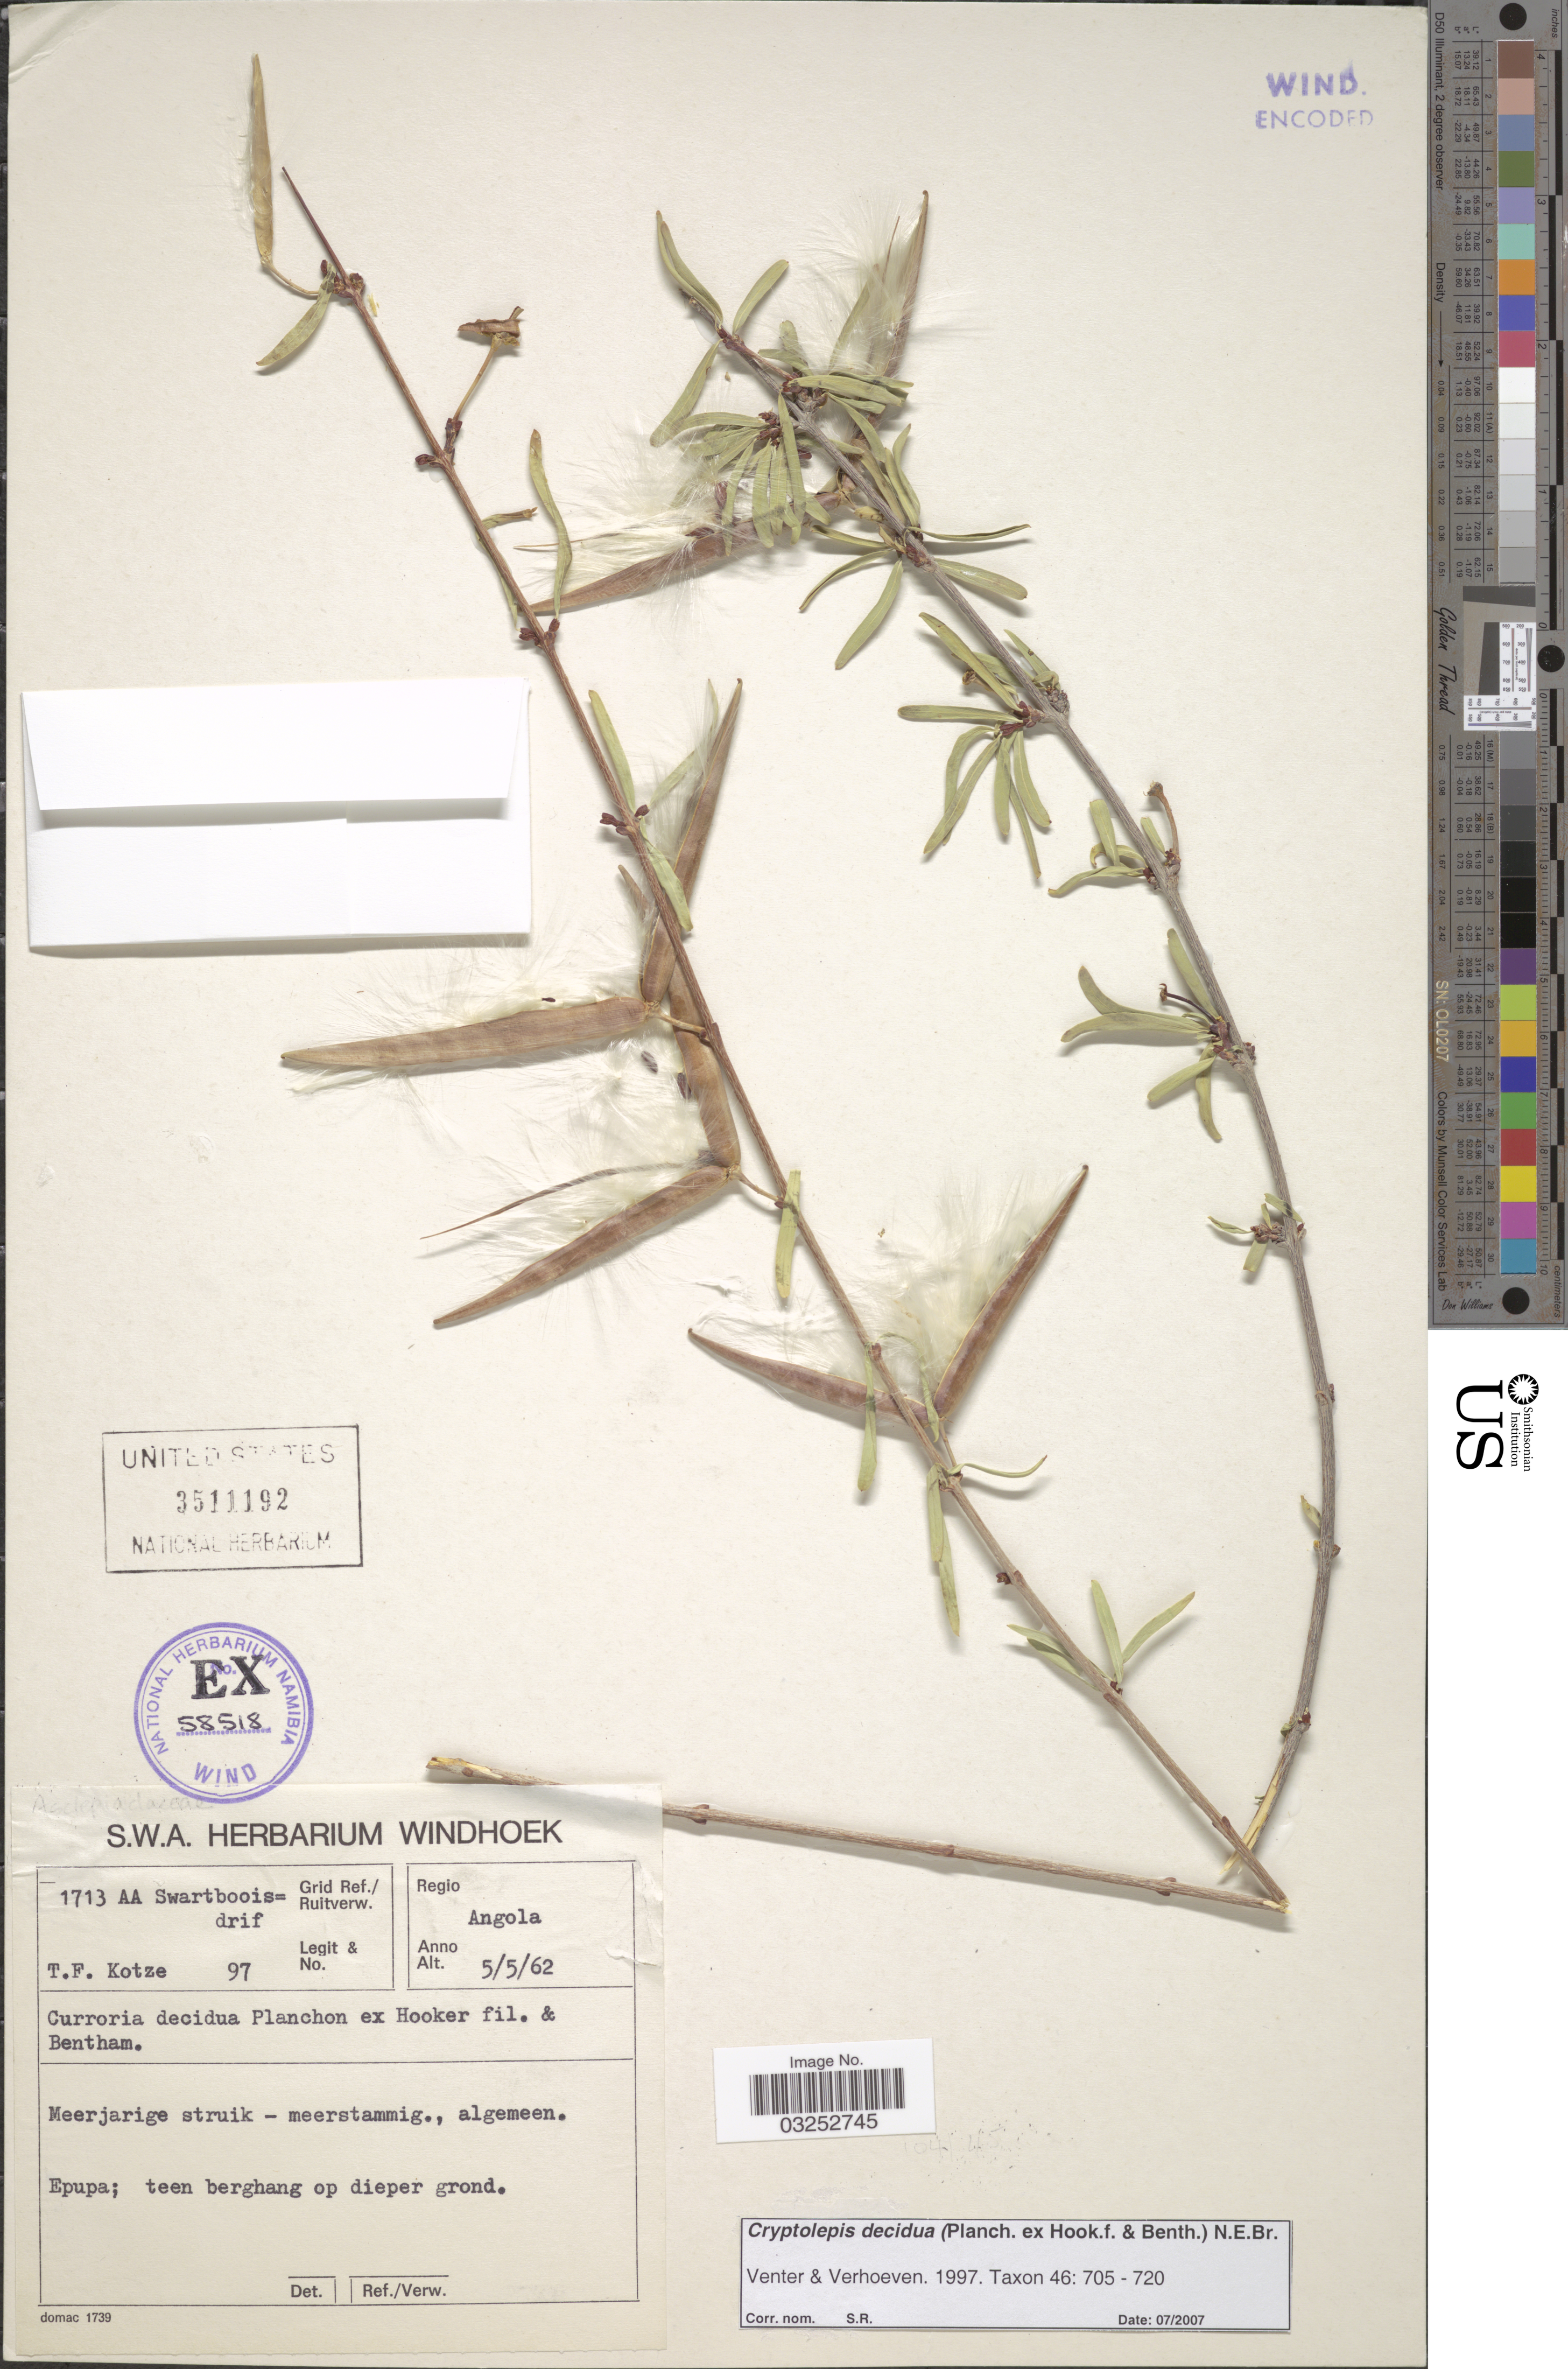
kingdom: Plantae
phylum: Tracheophyta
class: Magnoliopsida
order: Gentianales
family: Apocynaceae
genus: Cryptolepis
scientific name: Cryptolepis decidua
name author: (Planch. ex Benth.) N.E. Br.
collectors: T. Kotze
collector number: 97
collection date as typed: Transcribed d/m/y: 5/5/62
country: Angola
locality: Regio Angola, Grid Ref./Ruitverw. 1713 AA Swartboois, drif, Epupa.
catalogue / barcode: US 3511192